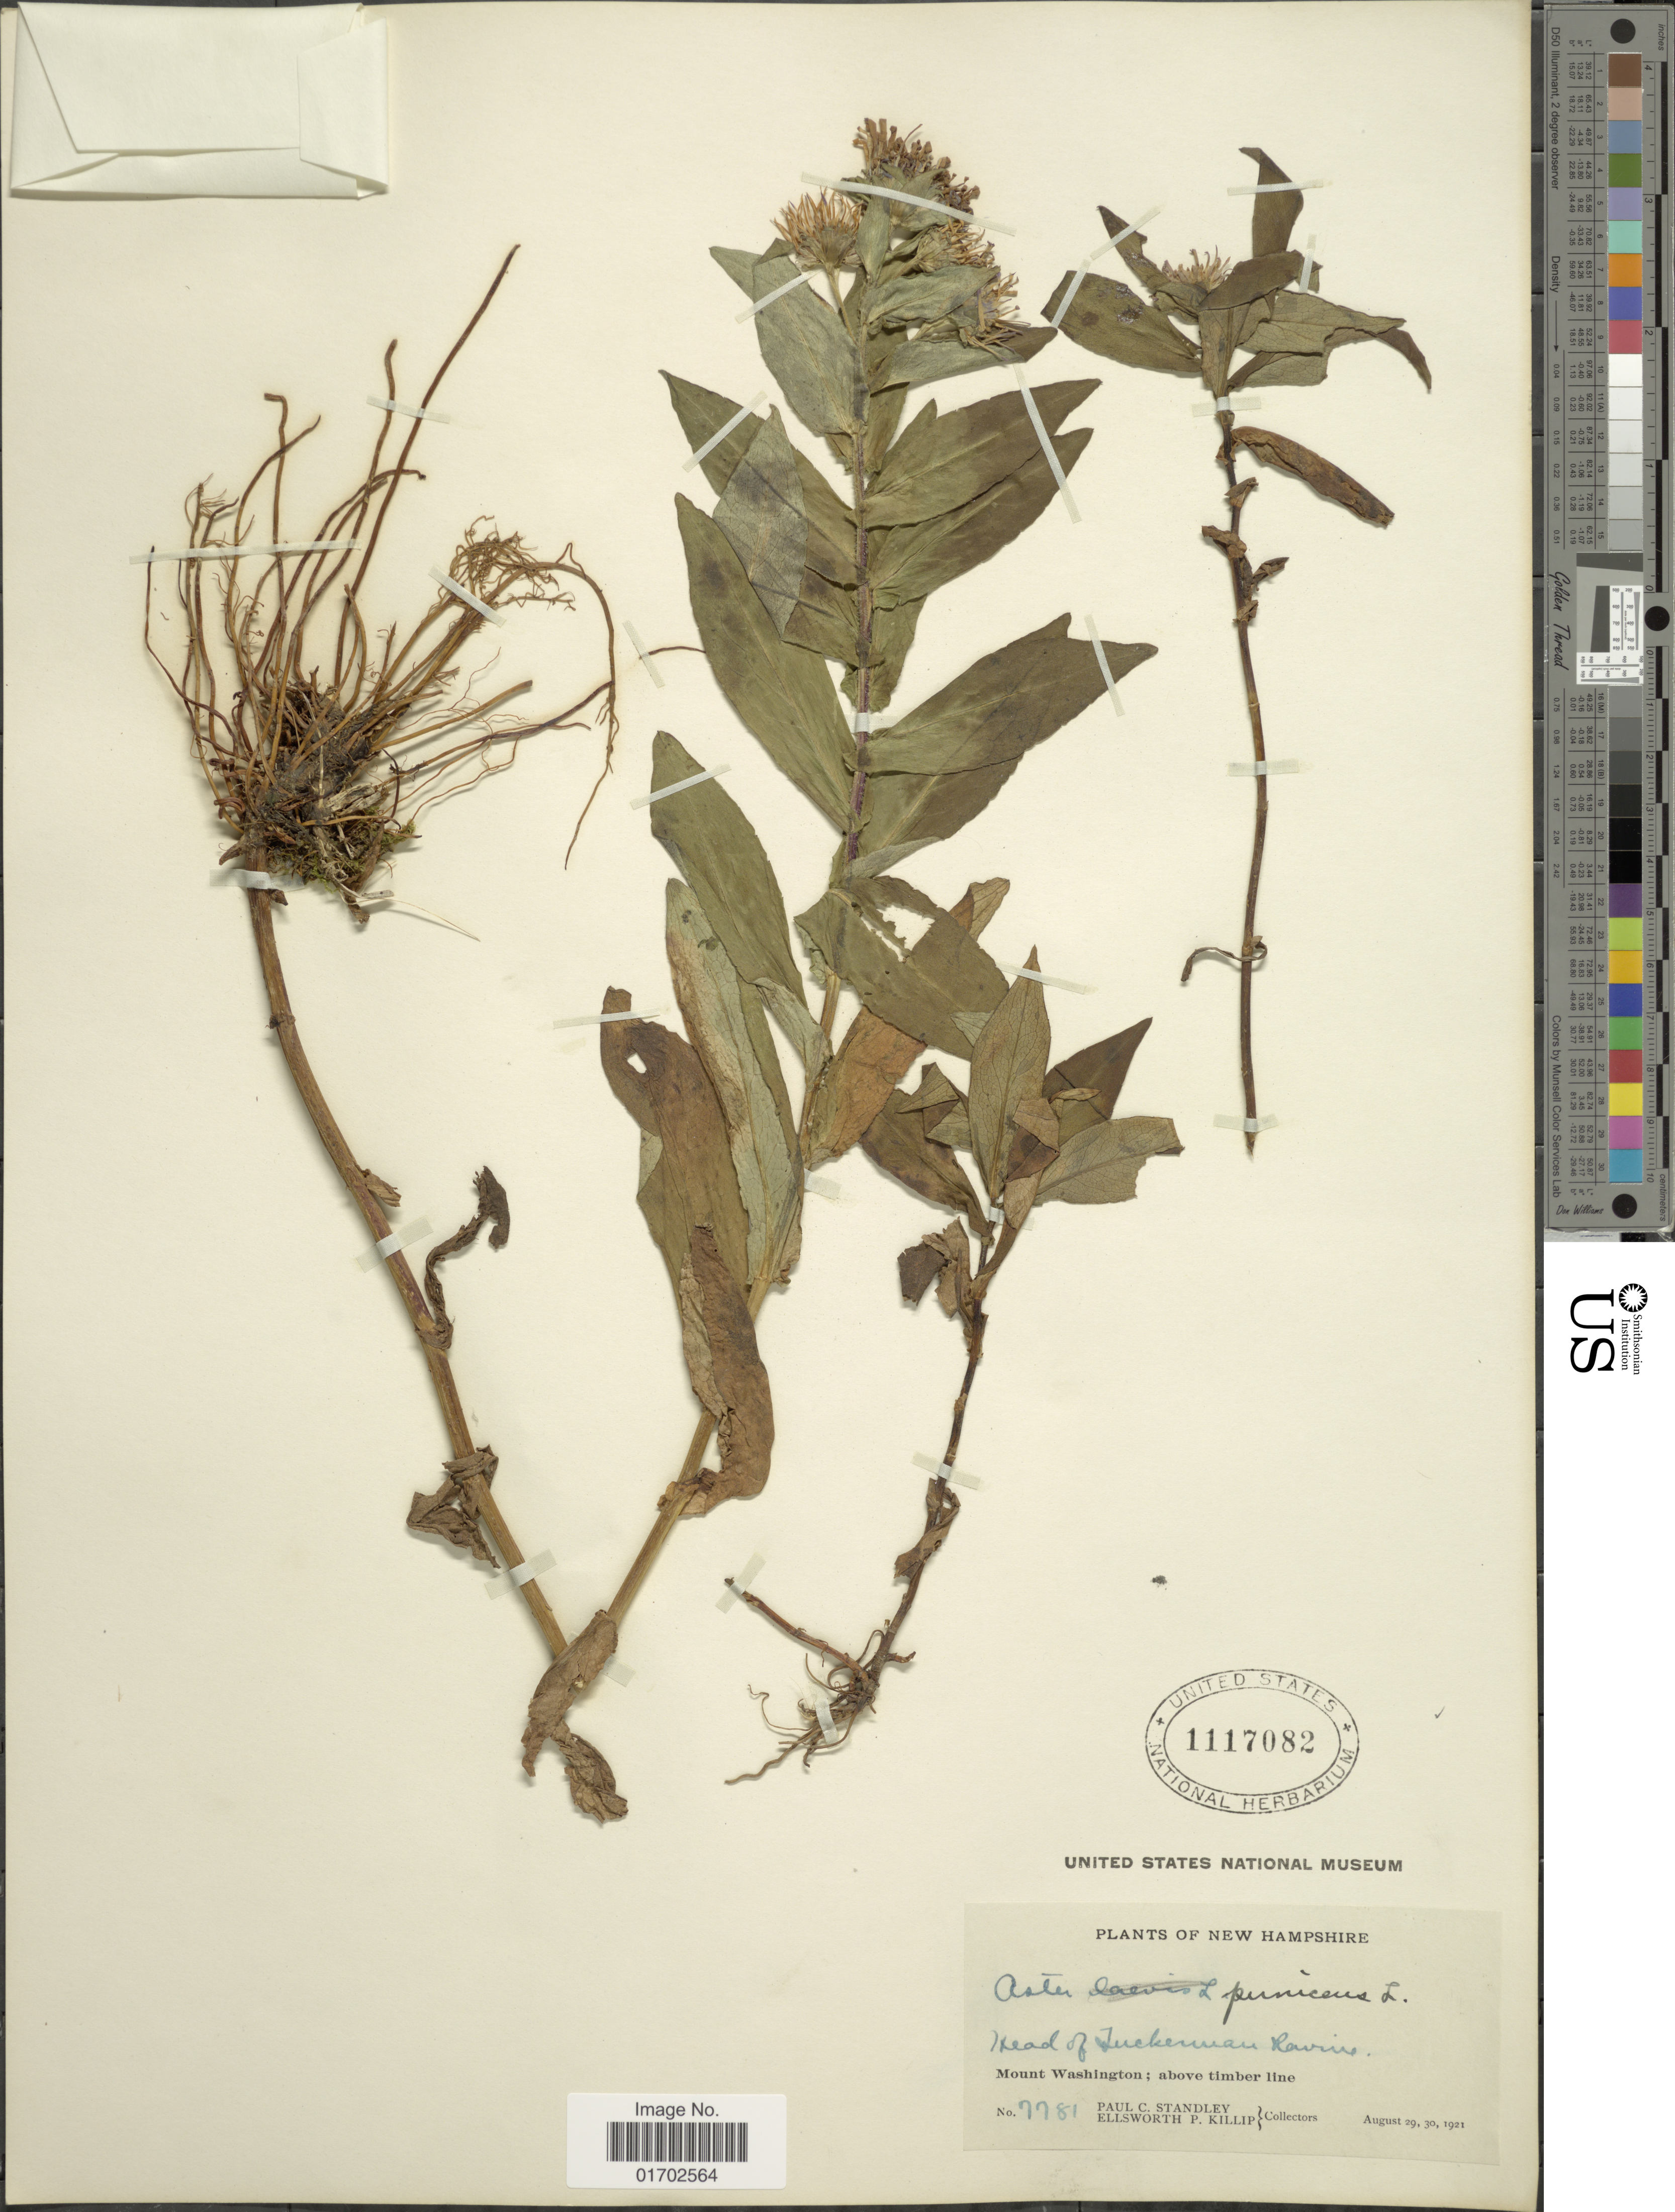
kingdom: Plantae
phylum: Tracheophyta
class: Magnoliopsida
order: Asterales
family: Asteraceae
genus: Symphyotrichum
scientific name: Symphyotrichum puniceum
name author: (L.) Á. Löve & D. Löve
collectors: P. C. Standley & E. P. Killip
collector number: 7781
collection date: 1921-08-29/1921-08-30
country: United States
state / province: New Hampshire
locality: Head of Tuckerman Ravine, Mount Washington; above timber line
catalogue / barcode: US 11107082